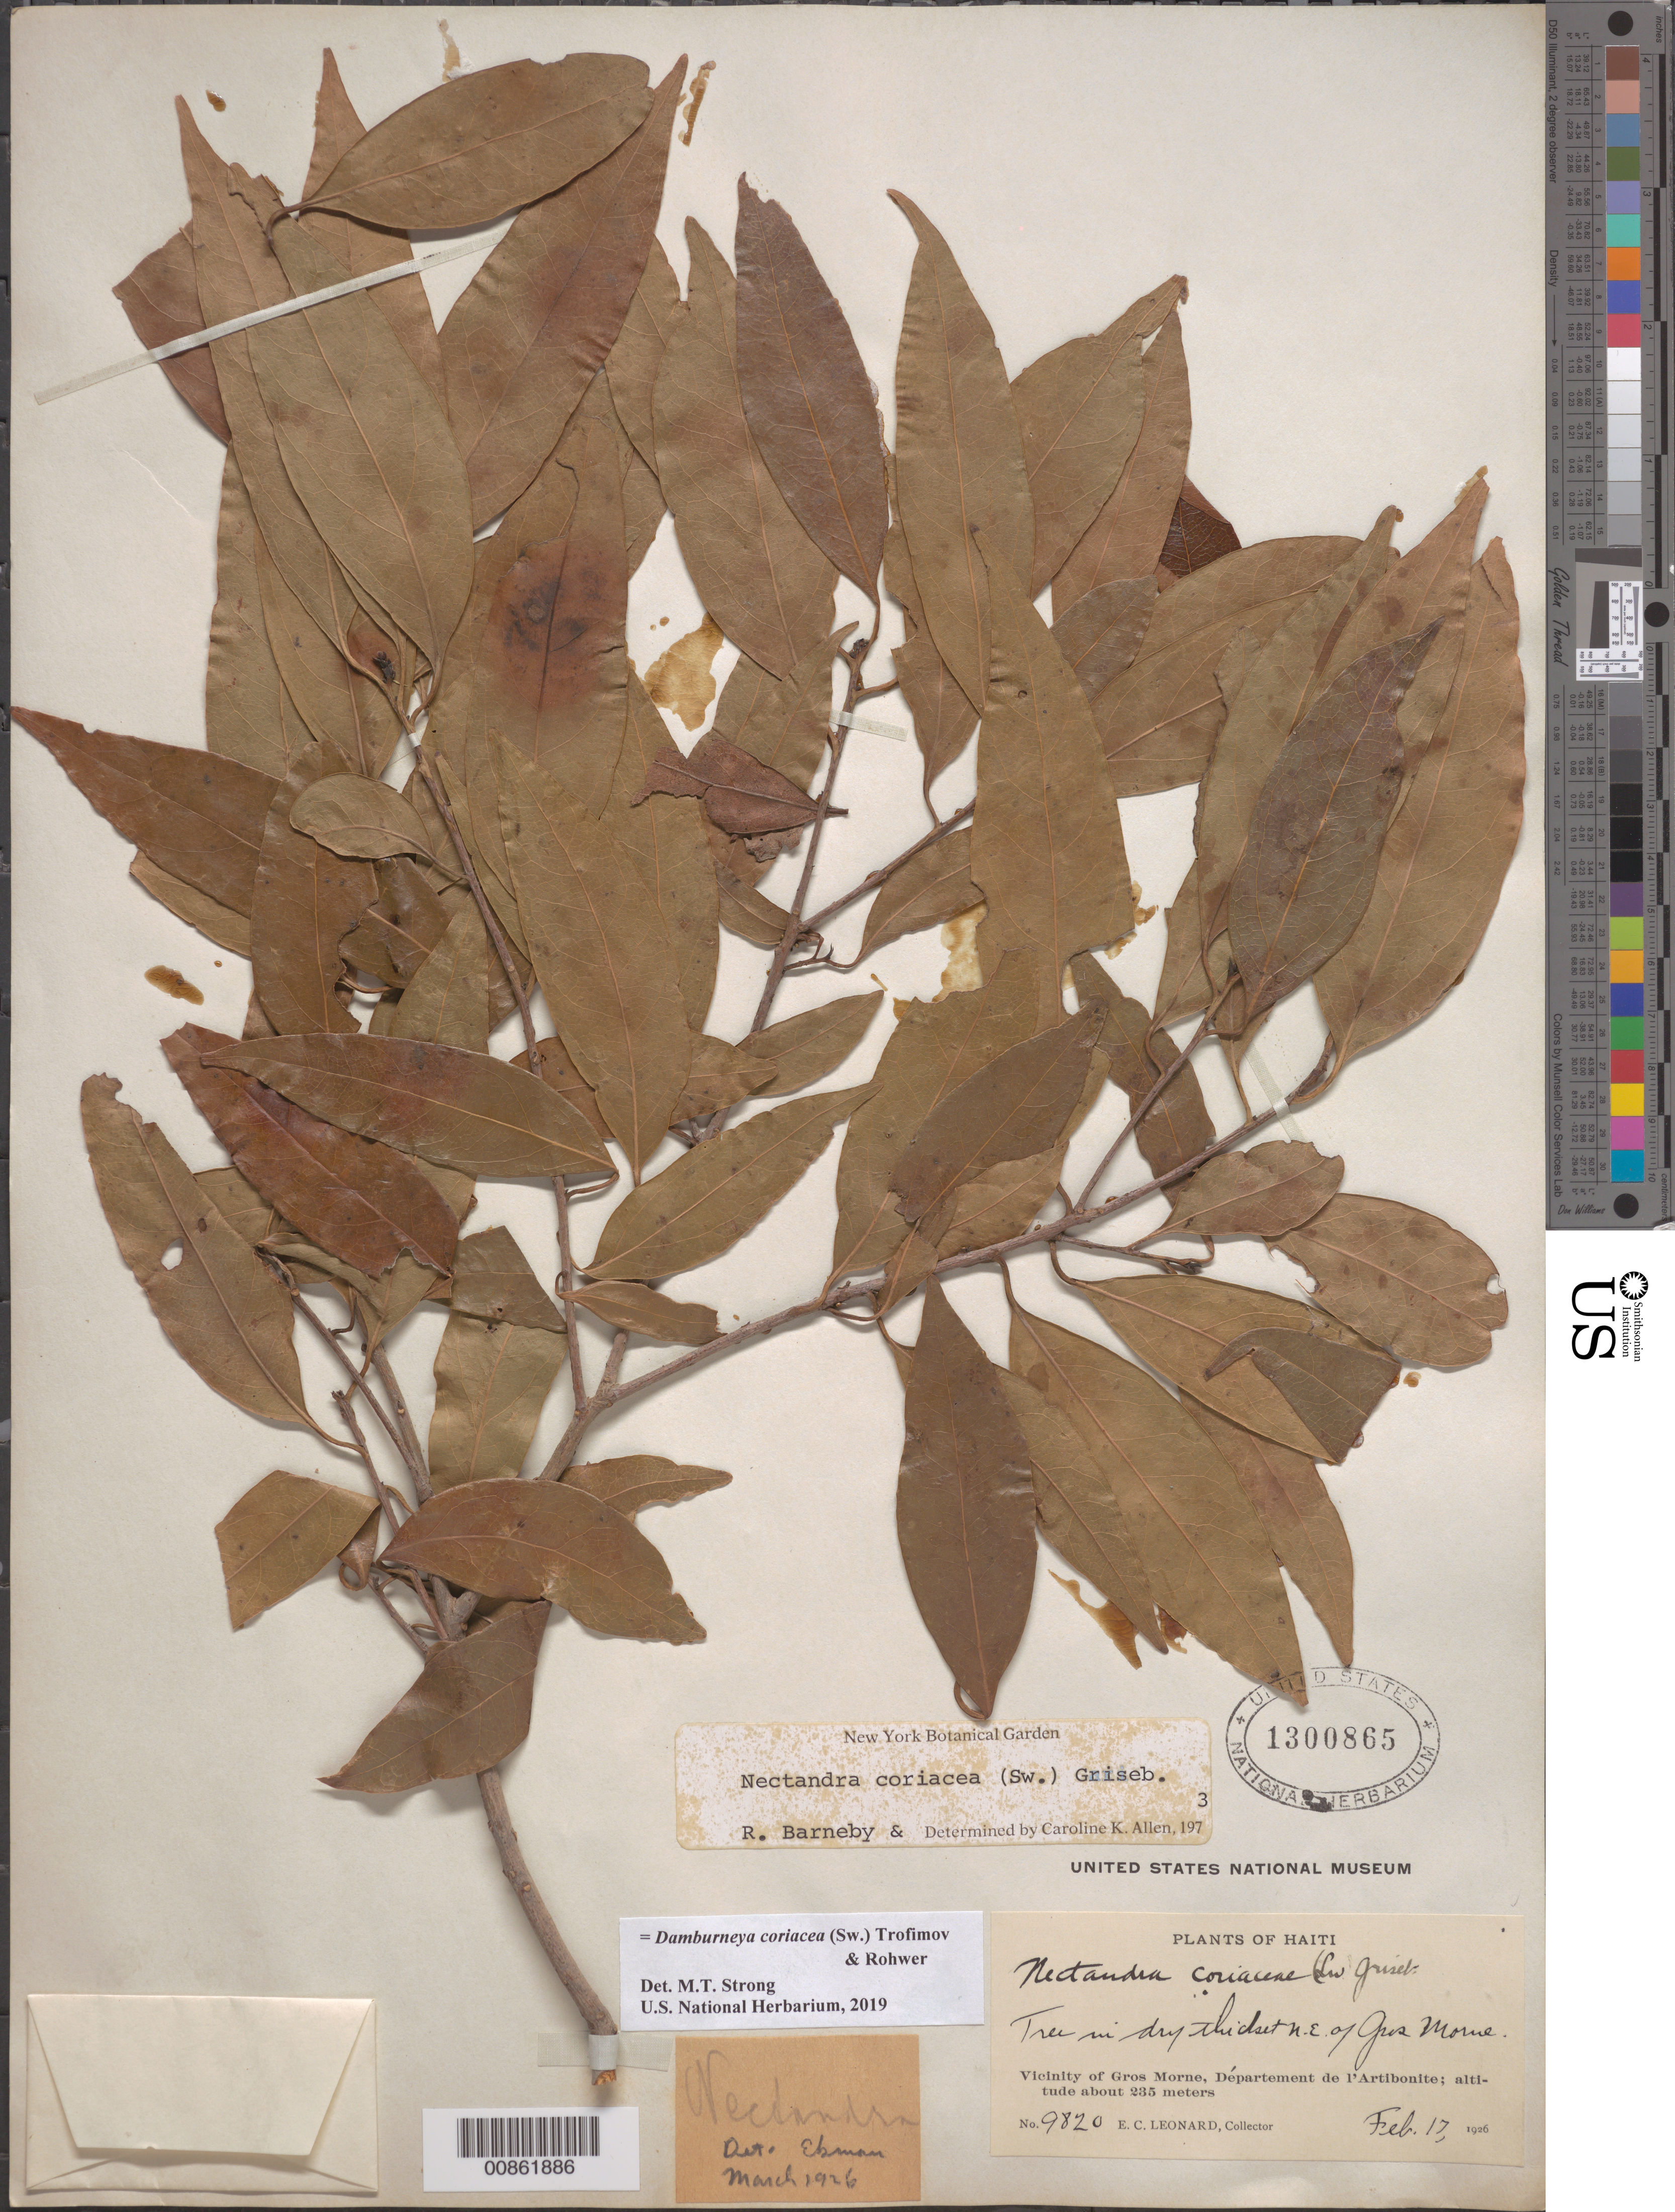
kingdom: Plantae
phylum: Tracheophyta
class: Magnoliopsida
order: Laurales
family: Lauraceae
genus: Damburneya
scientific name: Damburneya coriacea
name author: (Sw.) Trofimov & Rohwer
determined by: Strong, M. T., (US), Smithsonian Institution - National Museum of Natural History (UNITED STATES)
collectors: E. C. Leonard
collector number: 9820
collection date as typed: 17 Feb 1926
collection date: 1926-02-17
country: Haiti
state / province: Artibonite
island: Hispaniola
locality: N.E. of Gros Morne.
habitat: In dry thicket.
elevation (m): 235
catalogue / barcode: US 1300865